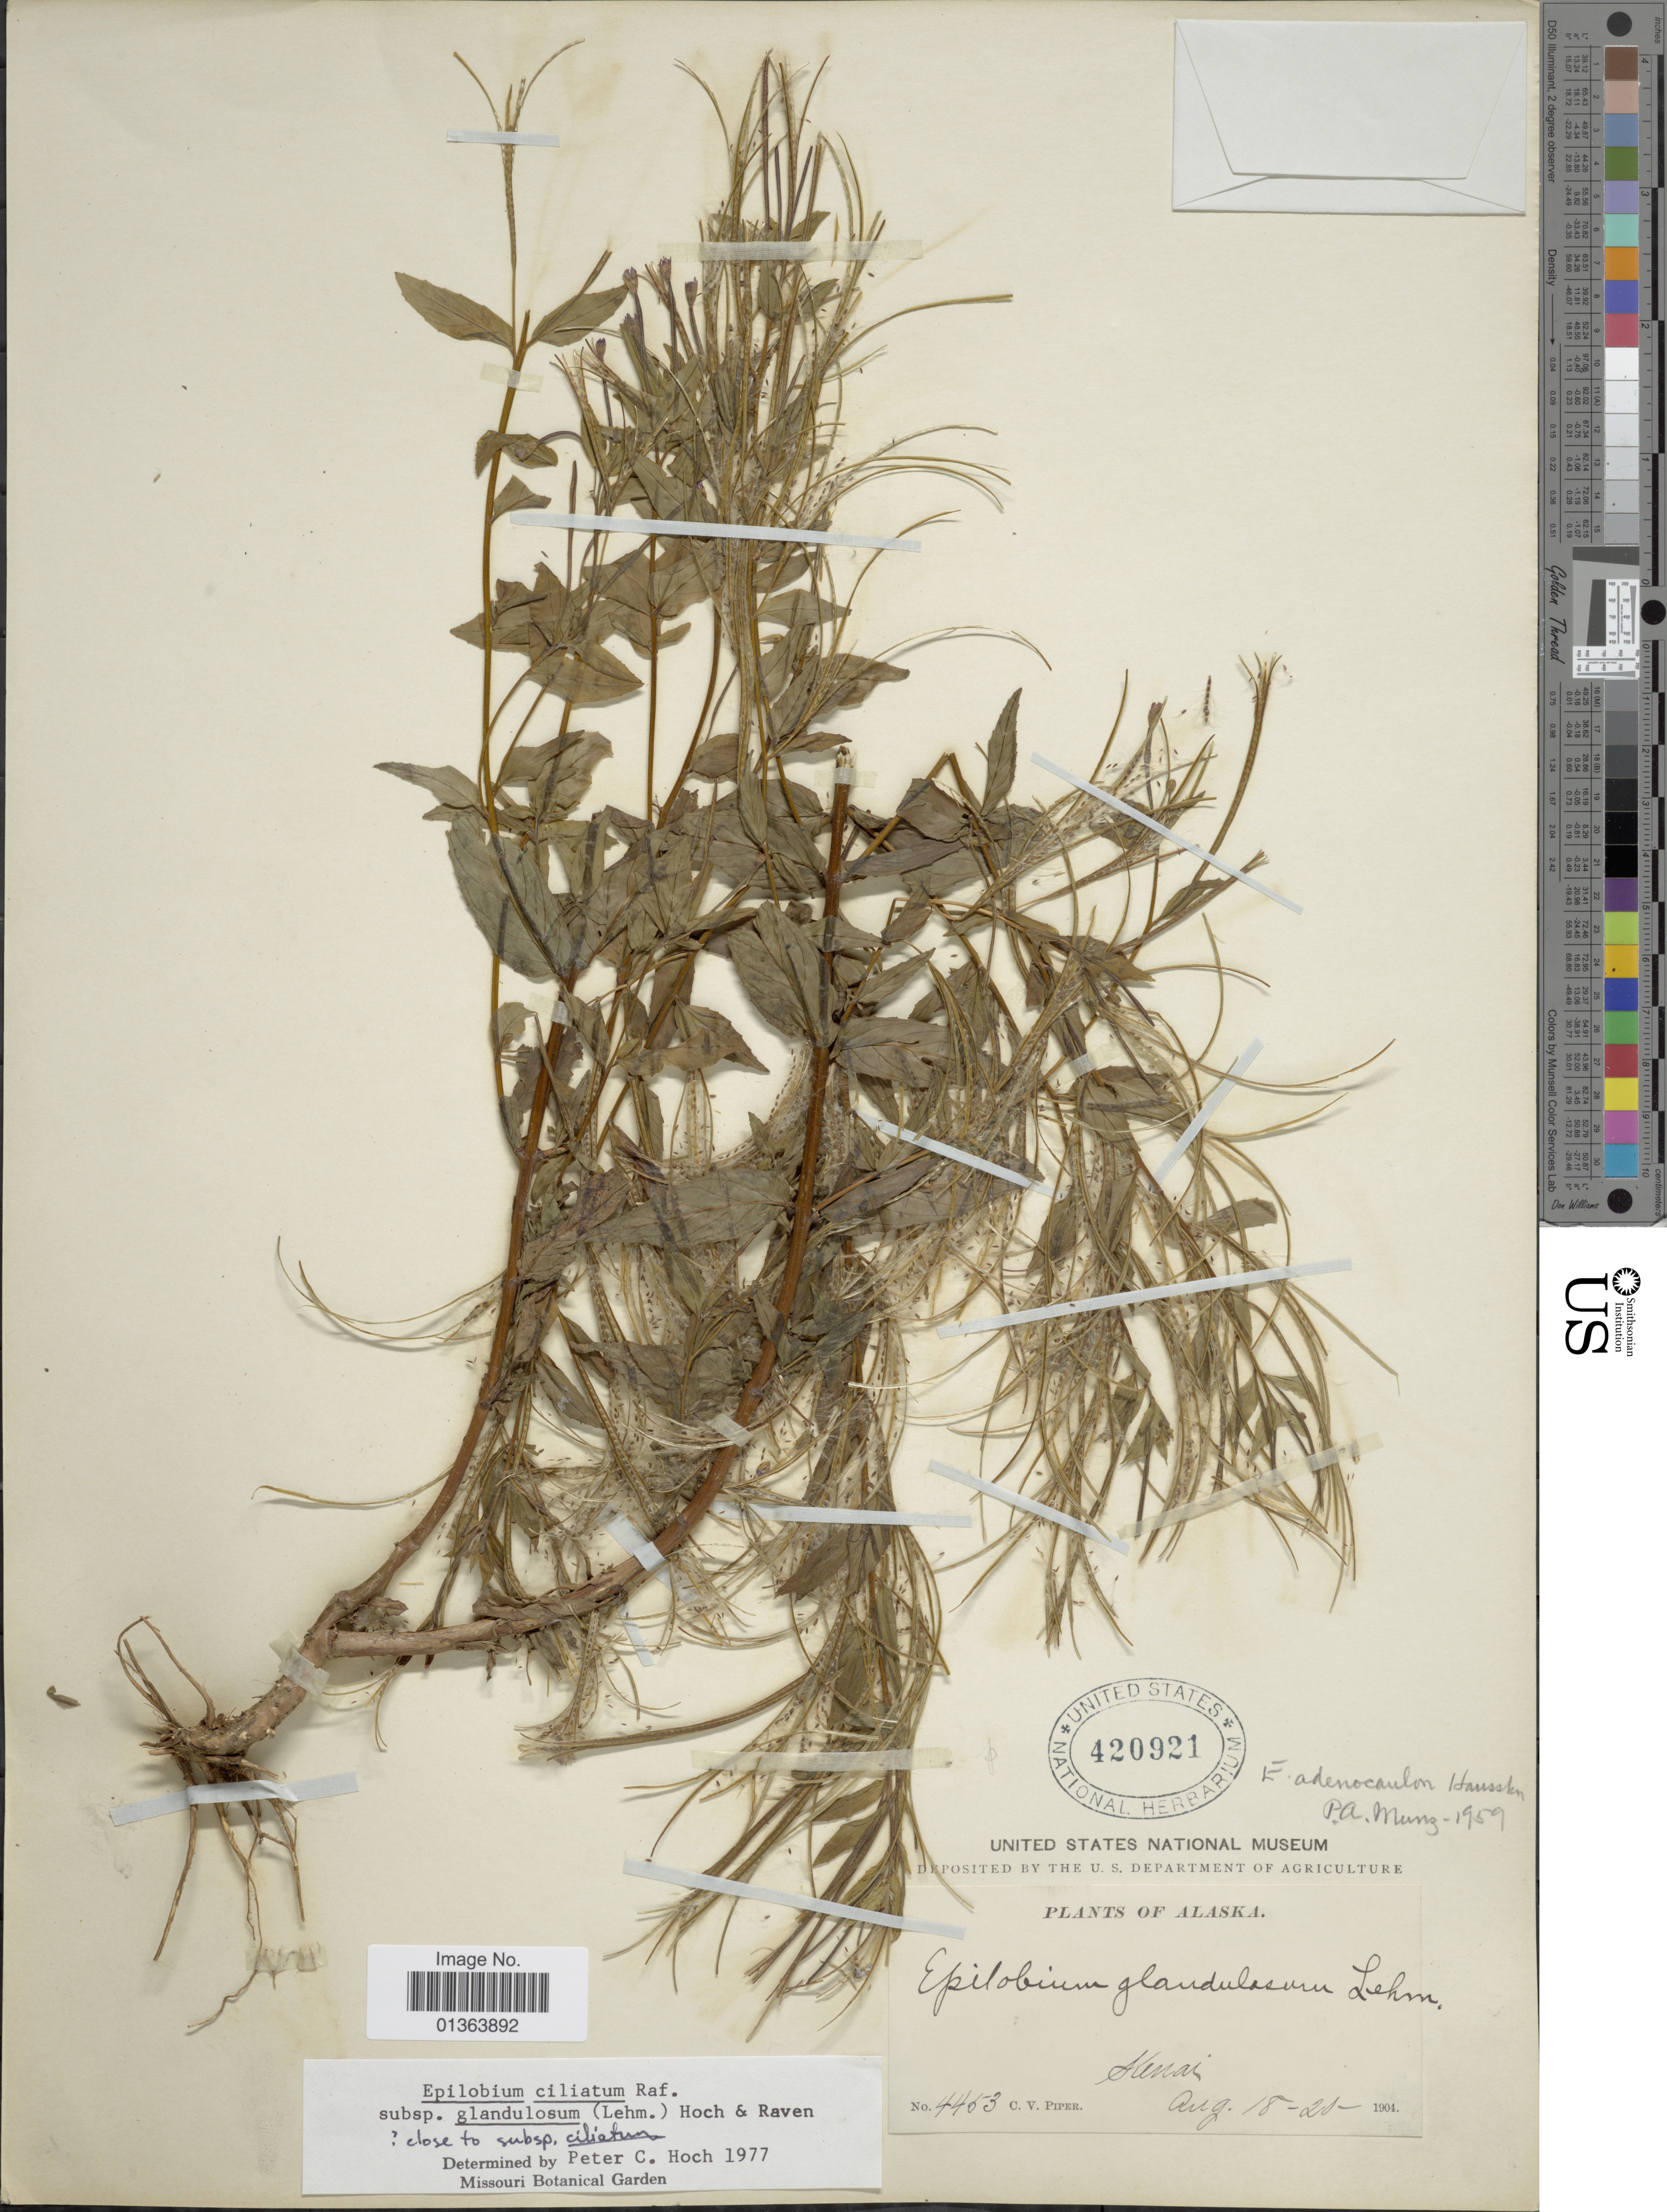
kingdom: Plantae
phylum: Tracheophyta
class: Magnoliopsida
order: Myrtales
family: Onagraceae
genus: Epilobium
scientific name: Epilobium ciliatum subsp. glandulosum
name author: (Lehm.) Hoch & P.H. Raven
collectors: C. V. Piper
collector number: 4453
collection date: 1904-08-18/1904-08-20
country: United States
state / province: Alaska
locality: Kenai.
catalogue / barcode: US 420921